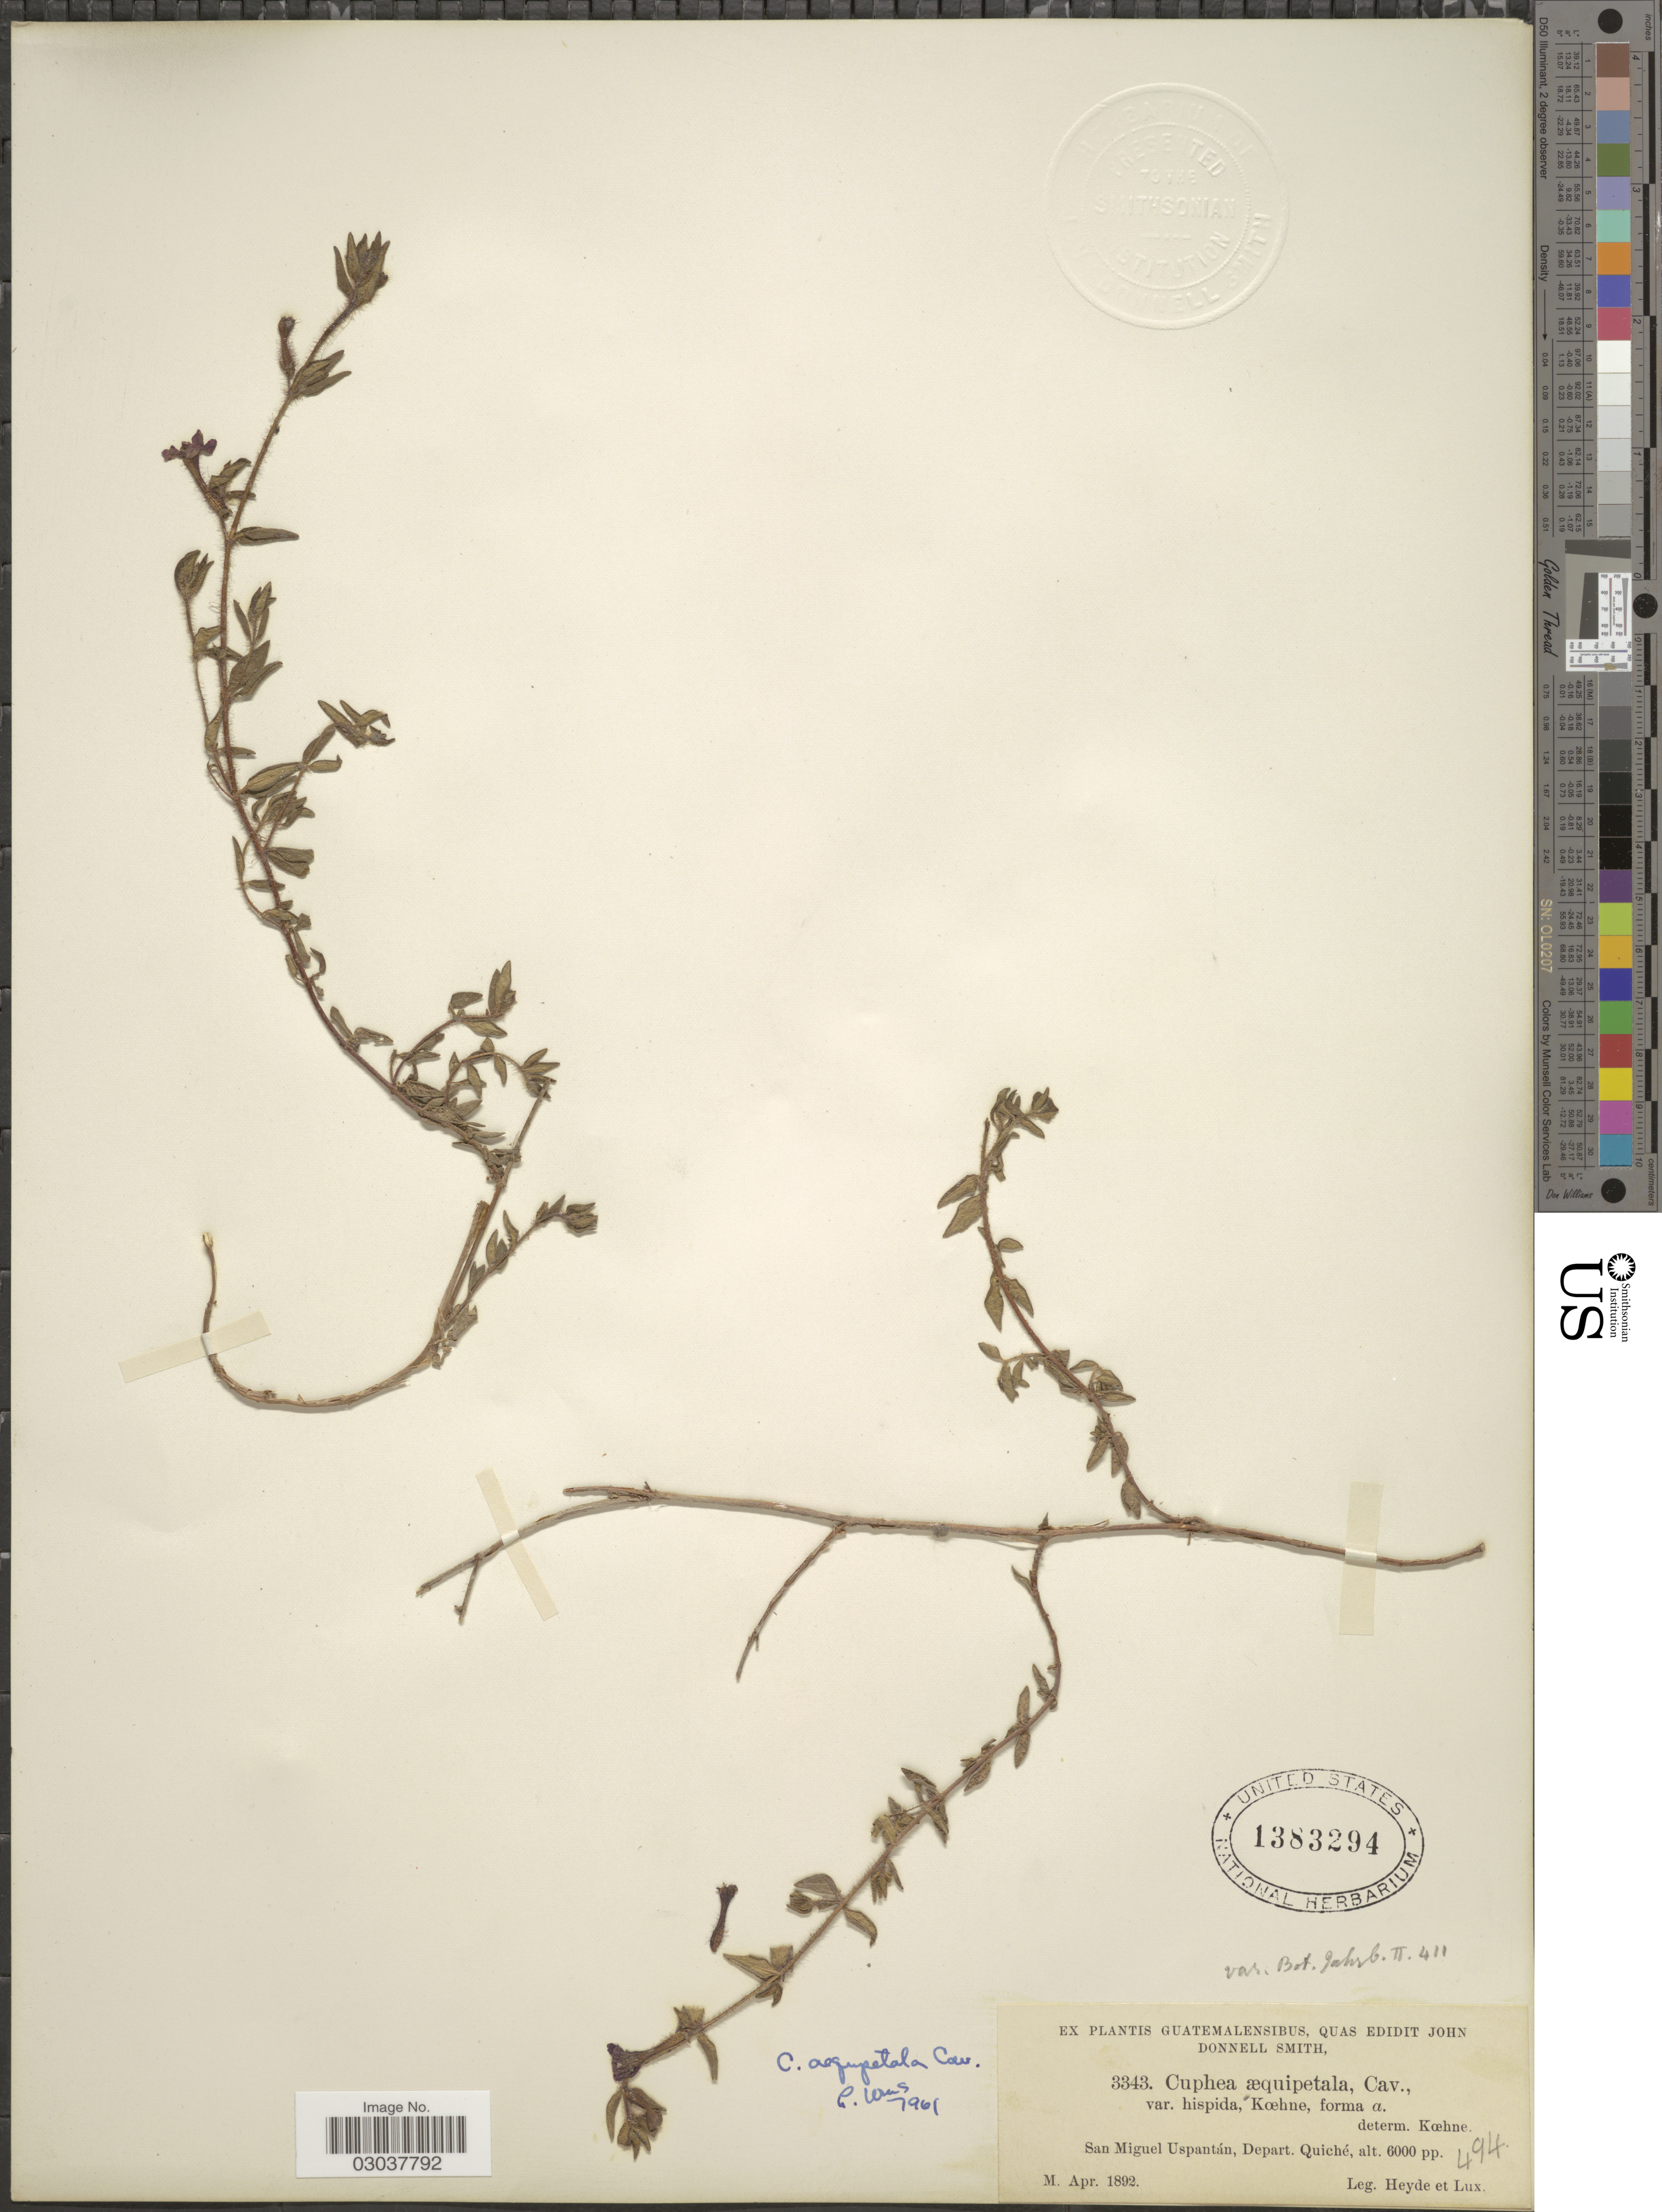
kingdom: Plantae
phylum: Tracheophyta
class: Magnoliopsida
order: Myrtales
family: Lythraceae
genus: Cuphea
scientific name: Cuphea aequipetala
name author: Cav.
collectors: Heyde & Lux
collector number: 3343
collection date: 1892-04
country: Guatemala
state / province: El Quiché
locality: San Miguel Uspantán, Depart. Quiché.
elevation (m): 1829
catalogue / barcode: US 1383294